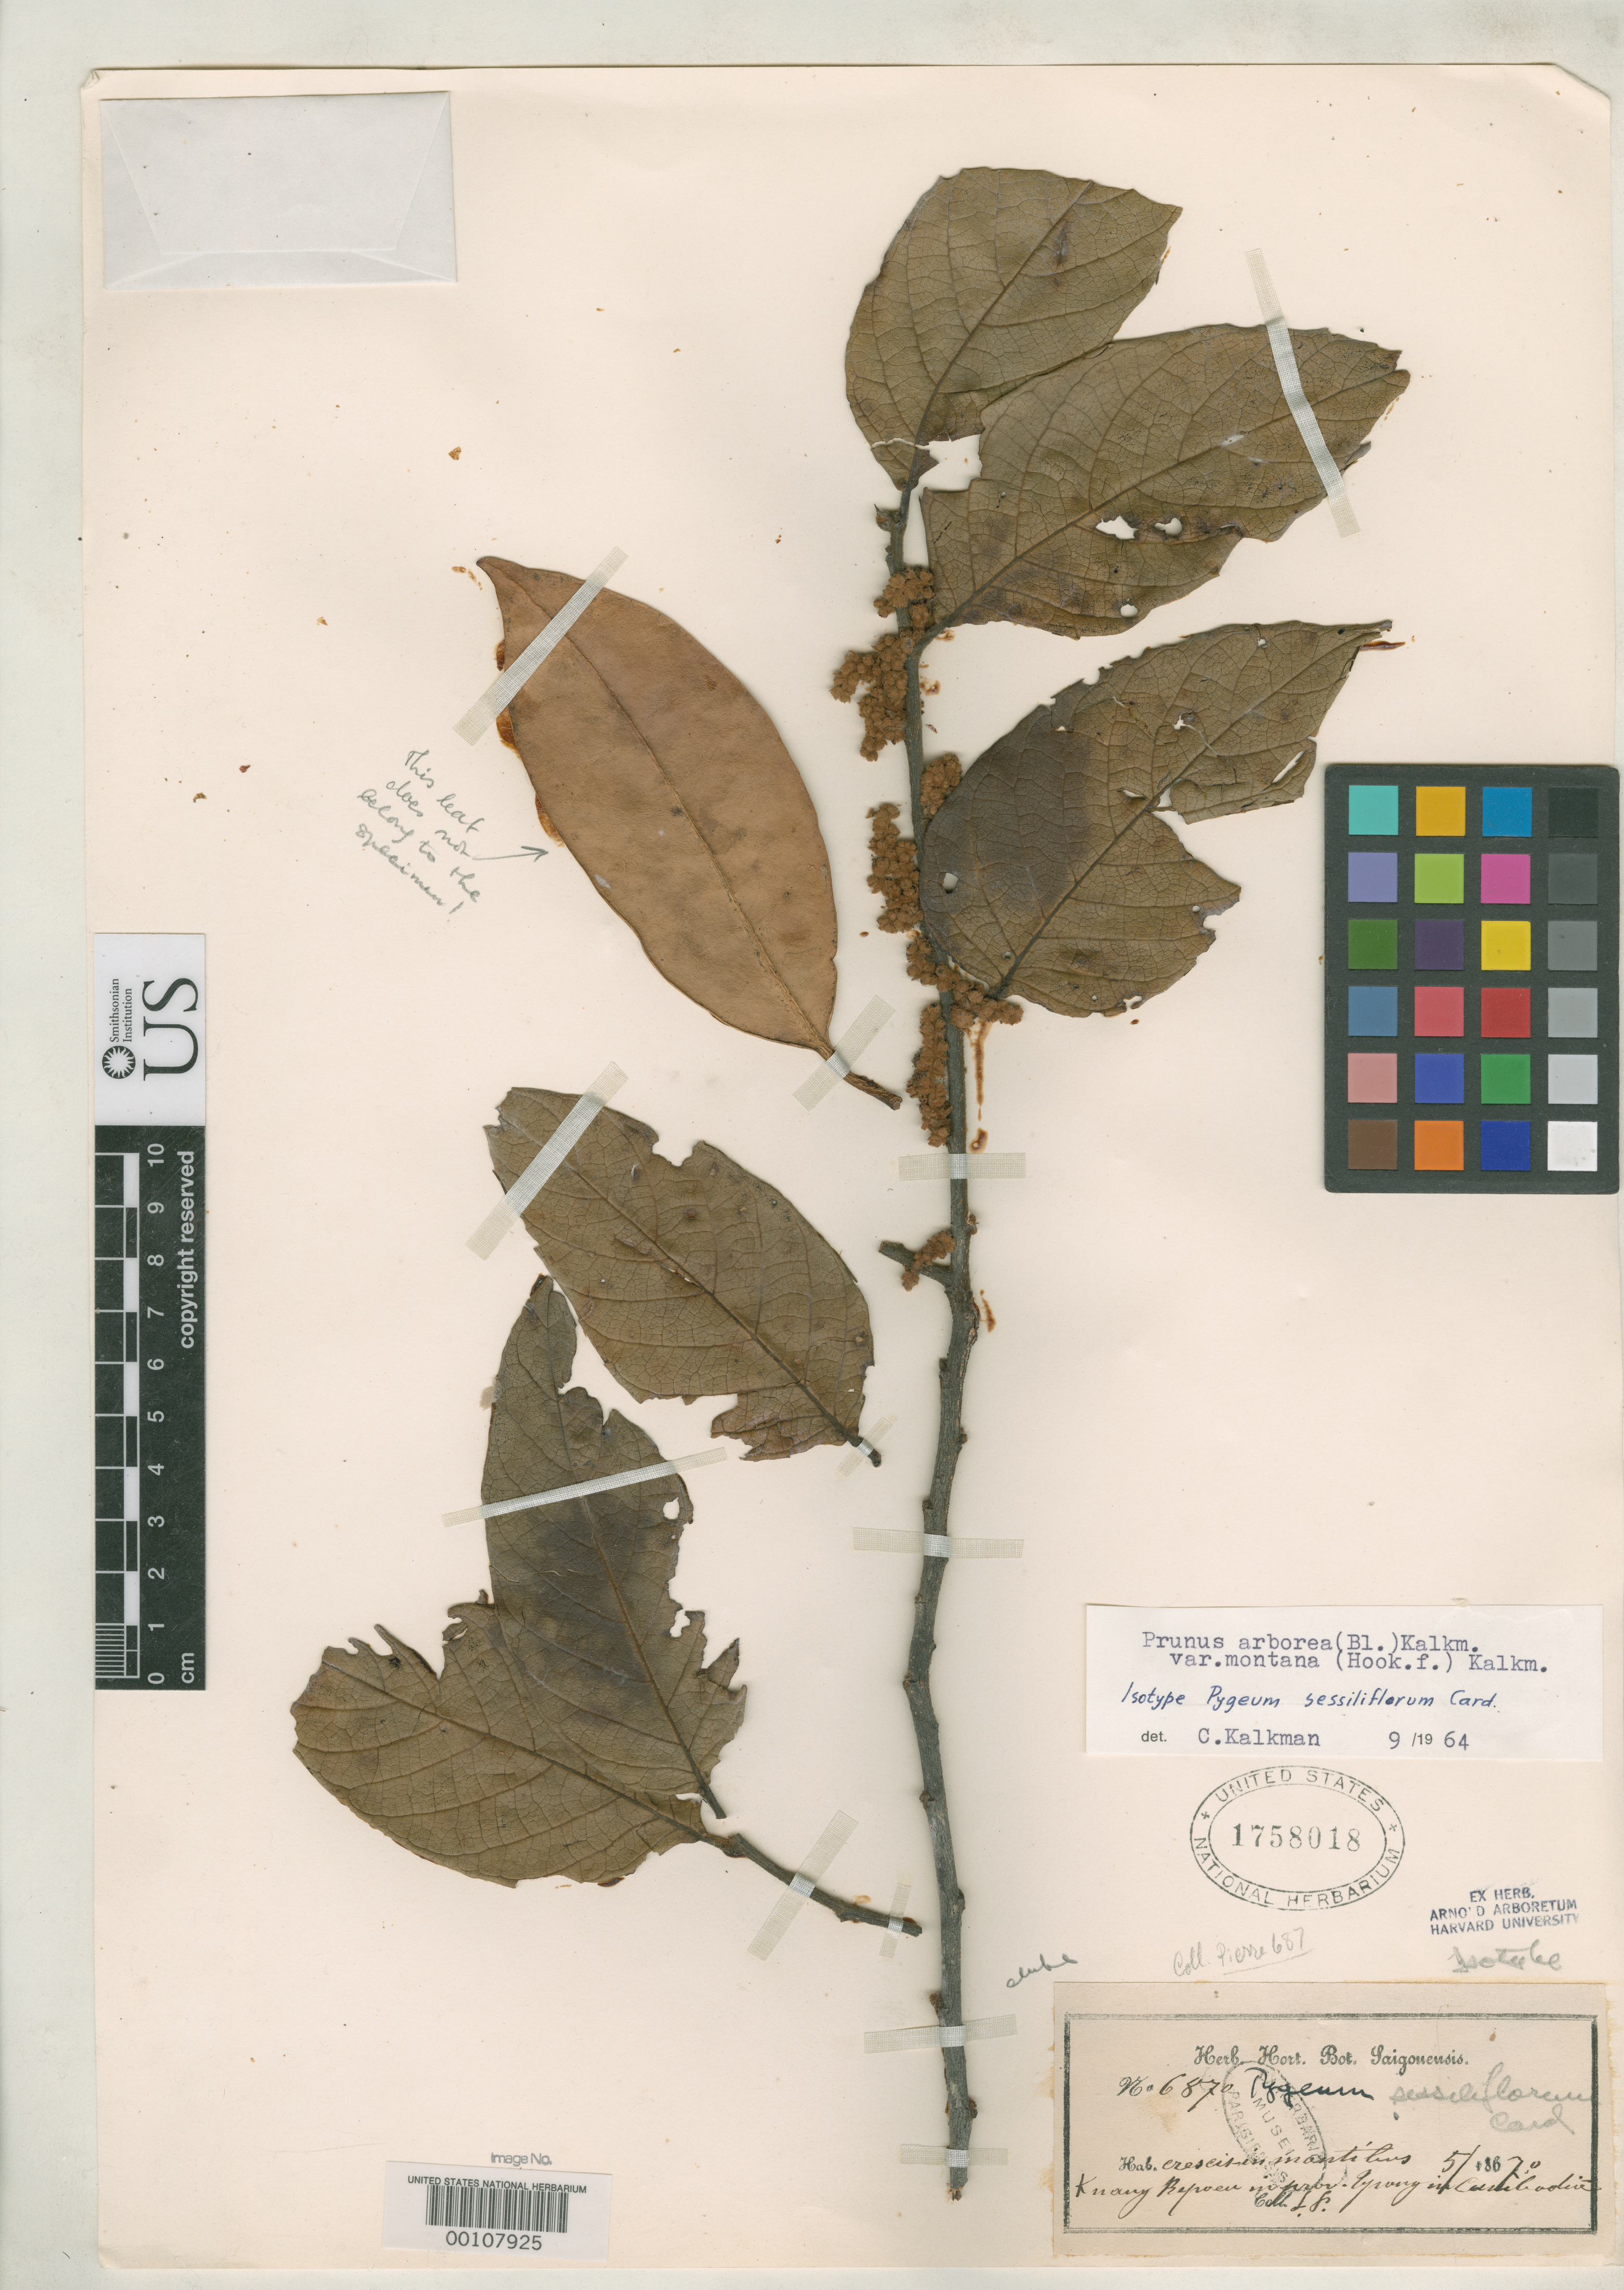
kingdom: Plantae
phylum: Tracheophyta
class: Magnoliopsida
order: Rosales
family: Rosaceae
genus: Pygeum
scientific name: Pygeum sessiliflorum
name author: Cardot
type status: Isotype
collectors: J. Pierre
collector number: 687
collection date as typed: May 1867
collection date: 1867-05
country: Cambodia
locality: Tpong, Monts Kuang-Krepeuh.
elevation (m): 900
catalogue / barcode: US 1758018